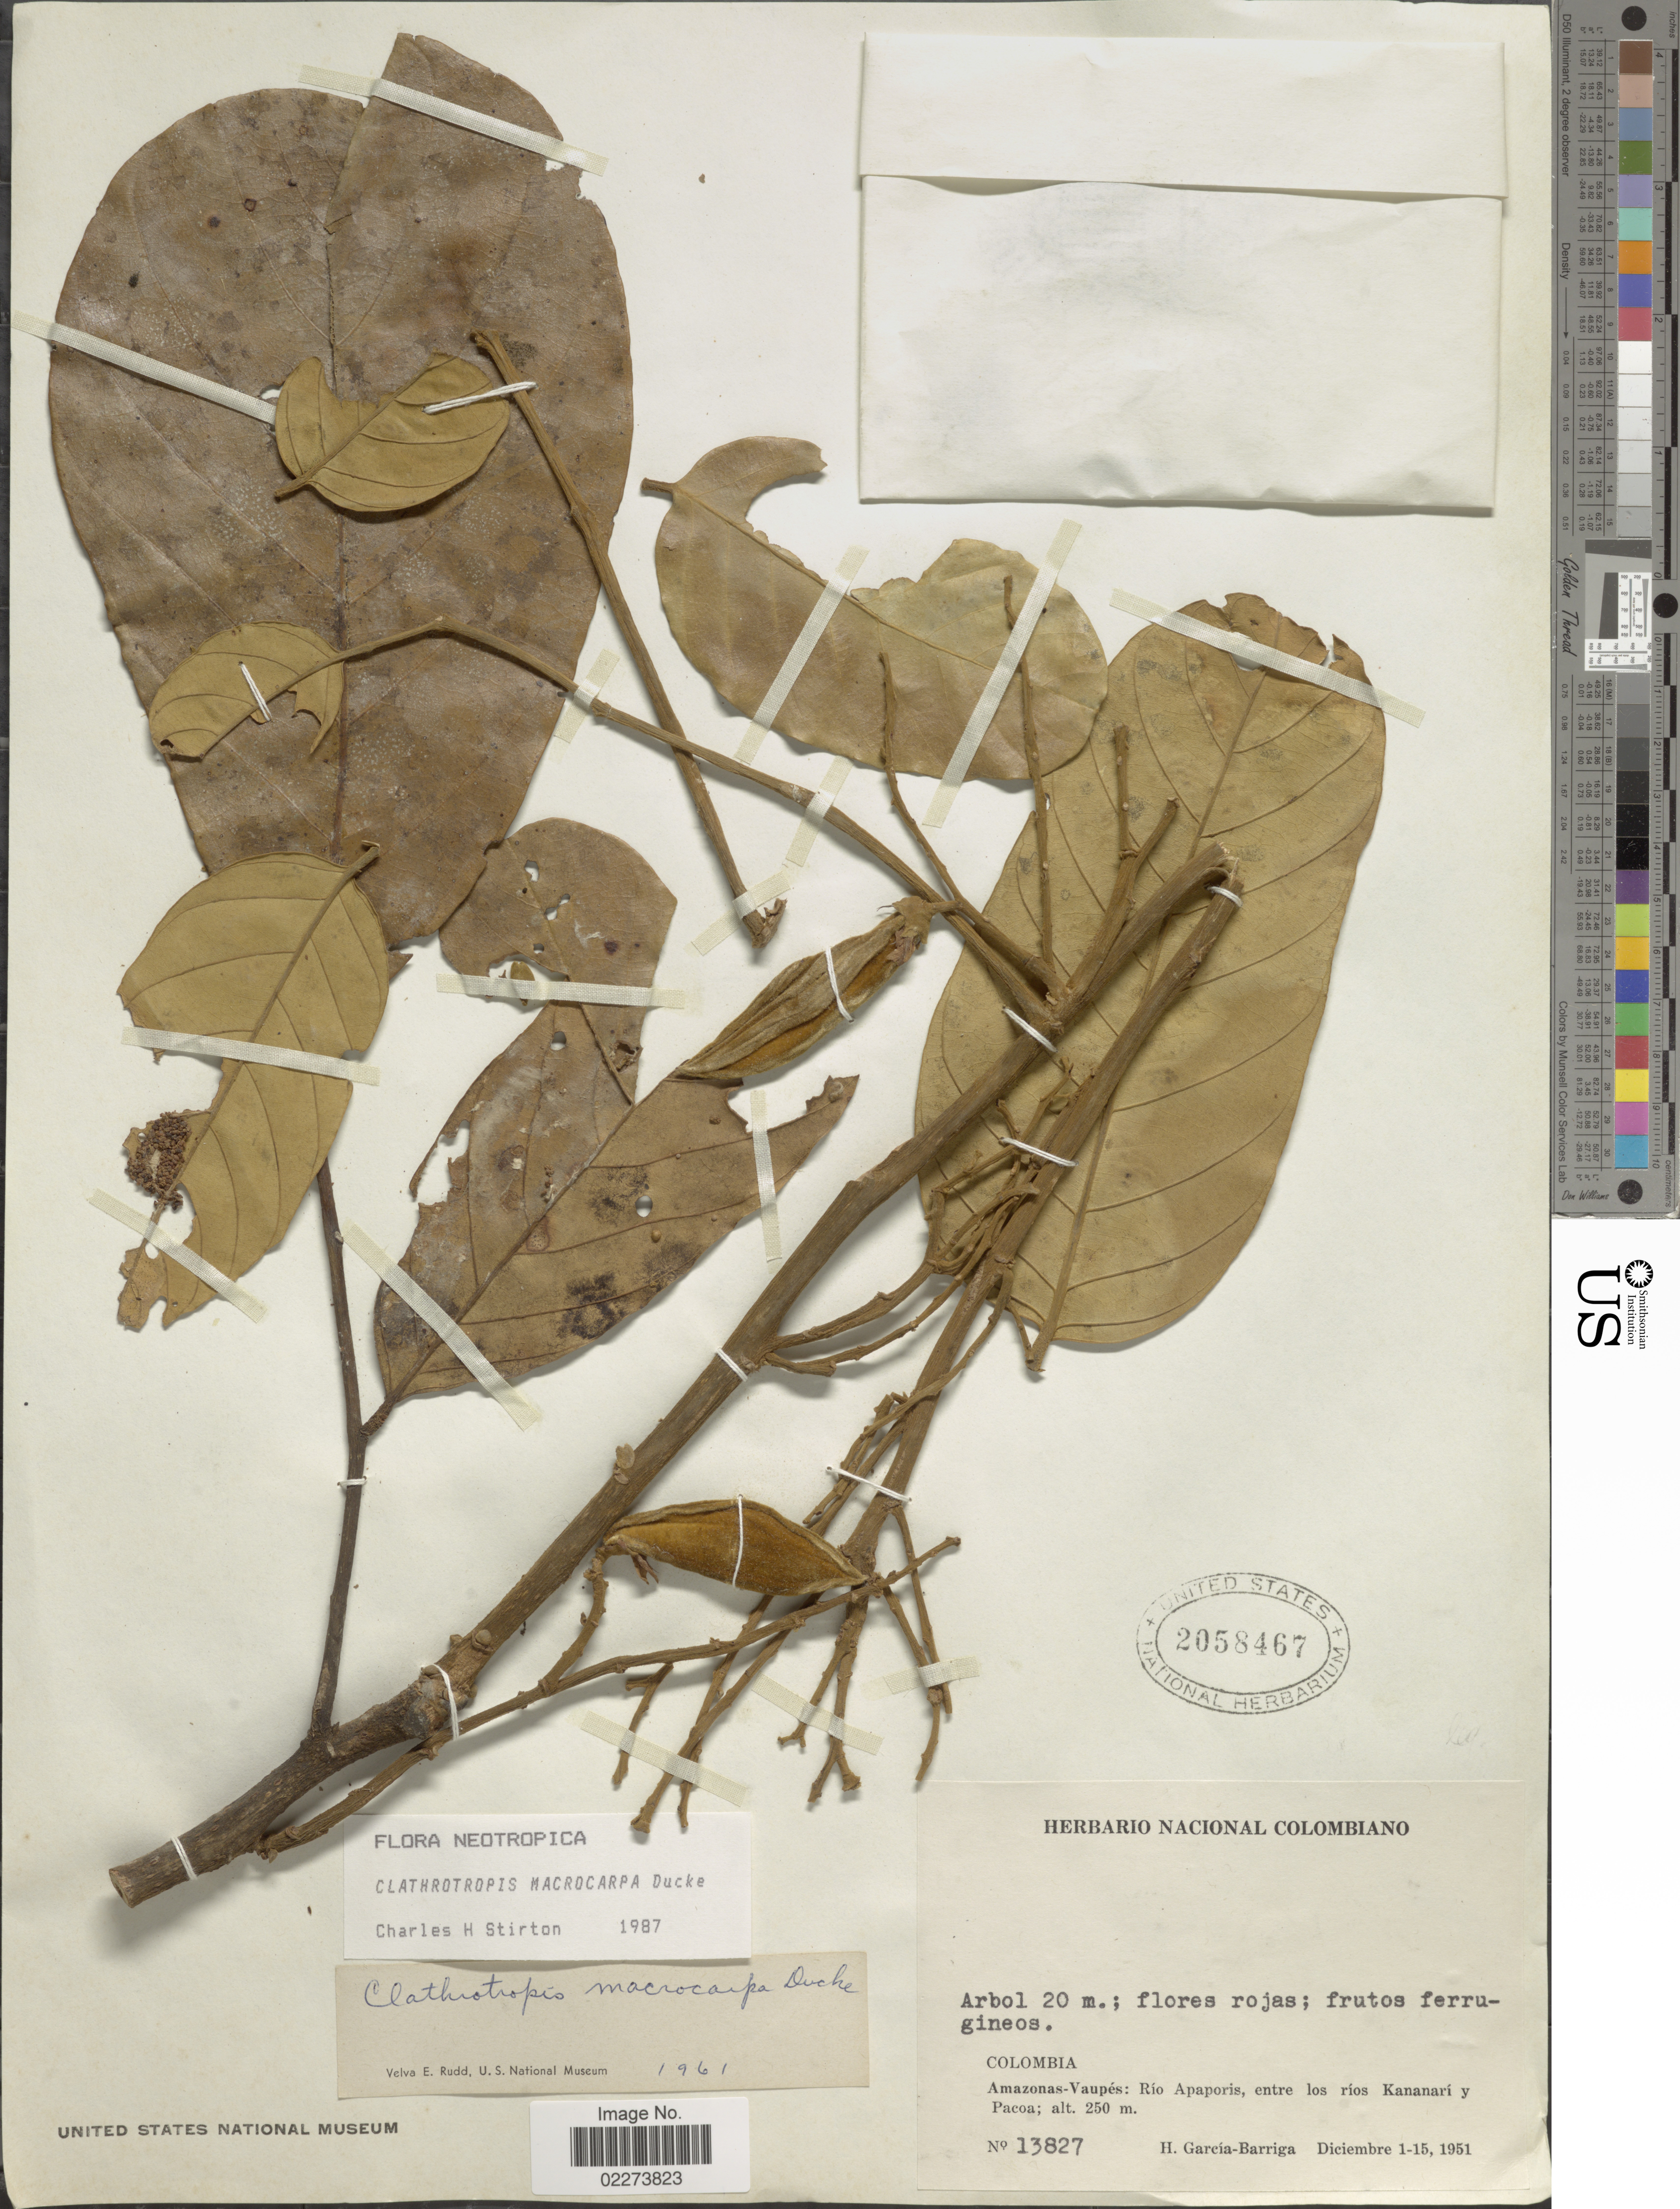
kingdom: Plantae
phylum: Tracheophyta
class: Magnoliopsida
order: Fabales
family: Fabaceae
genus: Clathrotropis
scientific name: Clathrotropis macrocarpa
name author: Ducke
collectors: H. García Barriga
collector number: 13827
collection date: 1951-12-01/1951-12-15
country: Colombia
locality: Amazonas-Vaupes: Rio Apaporis, entre los rios Kananari y Pacoa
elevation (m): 250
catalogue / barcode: US 2058467